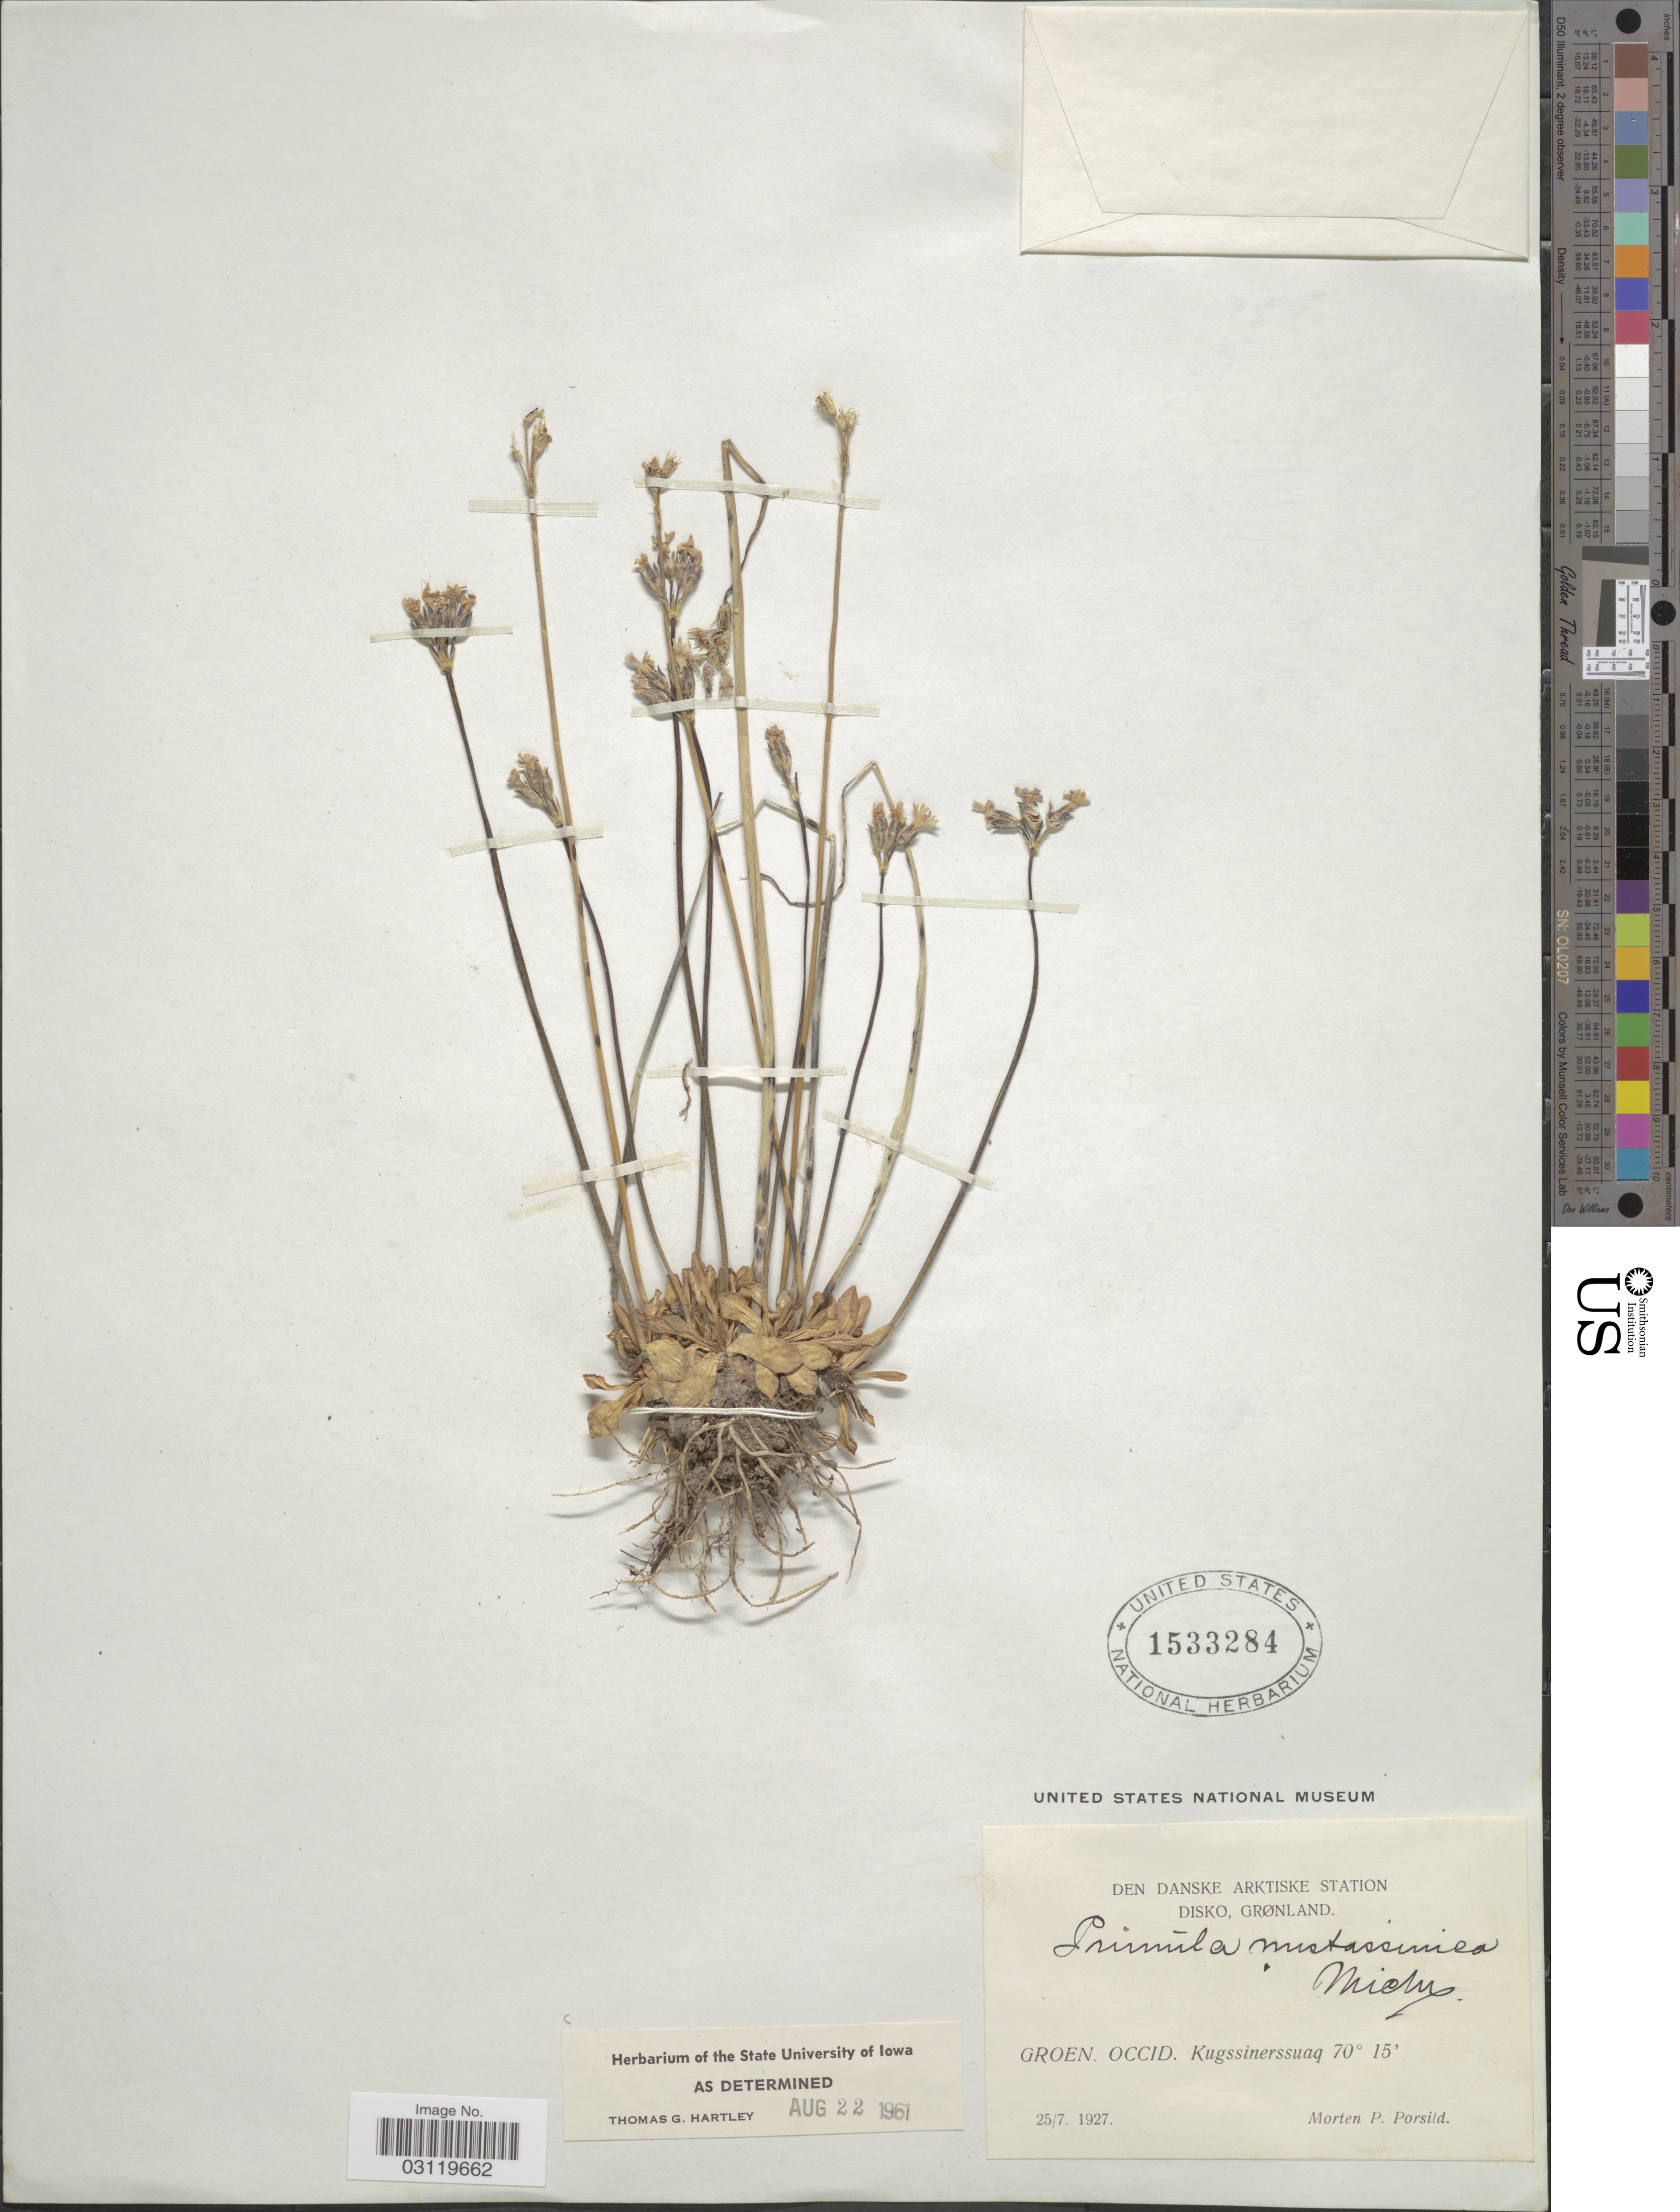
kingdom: Plantae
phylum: Tracheophyta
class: Magnoliopsida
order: Ericales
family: Primulaceae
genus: Primula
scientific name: Primula mistassinica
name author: Michx.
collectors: M. P. Porsild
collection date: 1927-07-25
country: Greenland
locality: Den Danske Arktiske Station Disko, Grønland. Groen. occid. Kugssinerssuaq.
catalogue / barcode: US 1533284